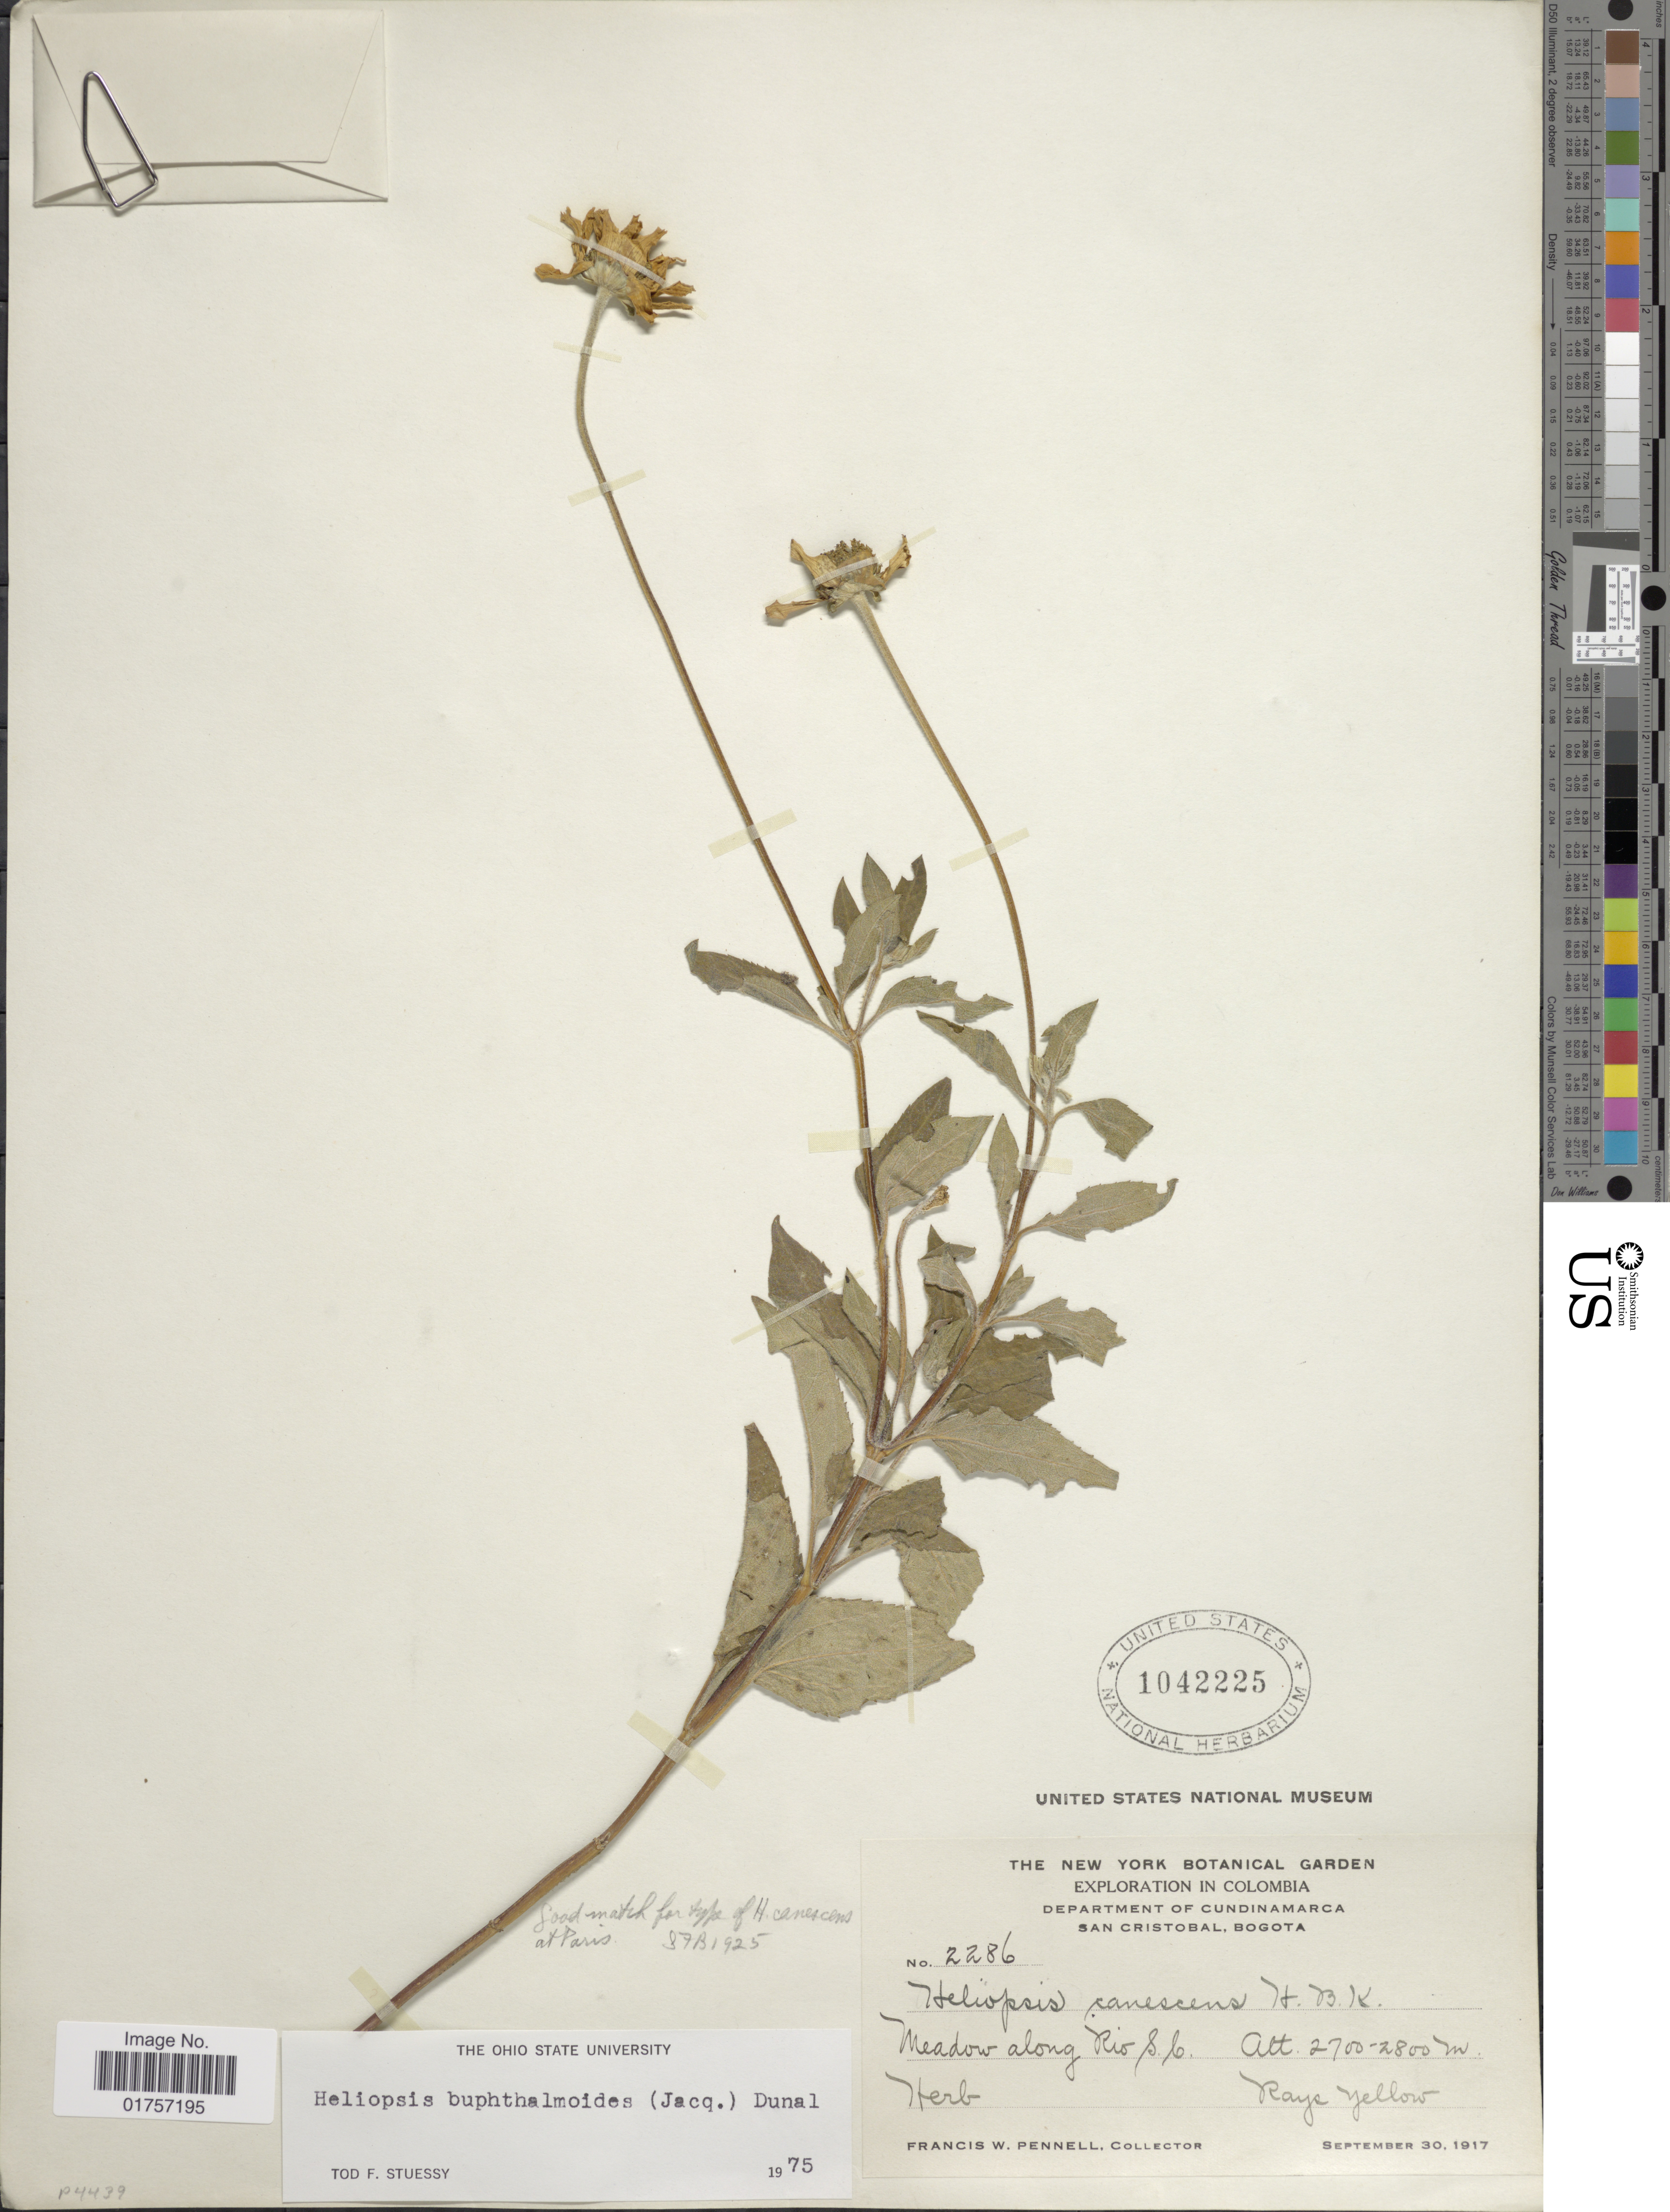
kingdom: Plantae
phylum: Tracheophyta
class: Magnoliopsida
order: Asterales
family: Asteraceae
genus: Heliopsis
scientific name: Heliopsis buphthalmoides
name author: (Jacq.) Dunal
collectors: F. W. Pennell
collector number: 2286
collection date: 1917-09-30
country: Colombia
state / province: Cundinamarca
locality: San Cristobal, Bogota. Meadow along Rio S.C.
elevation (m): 2700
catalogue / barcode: US 1042225